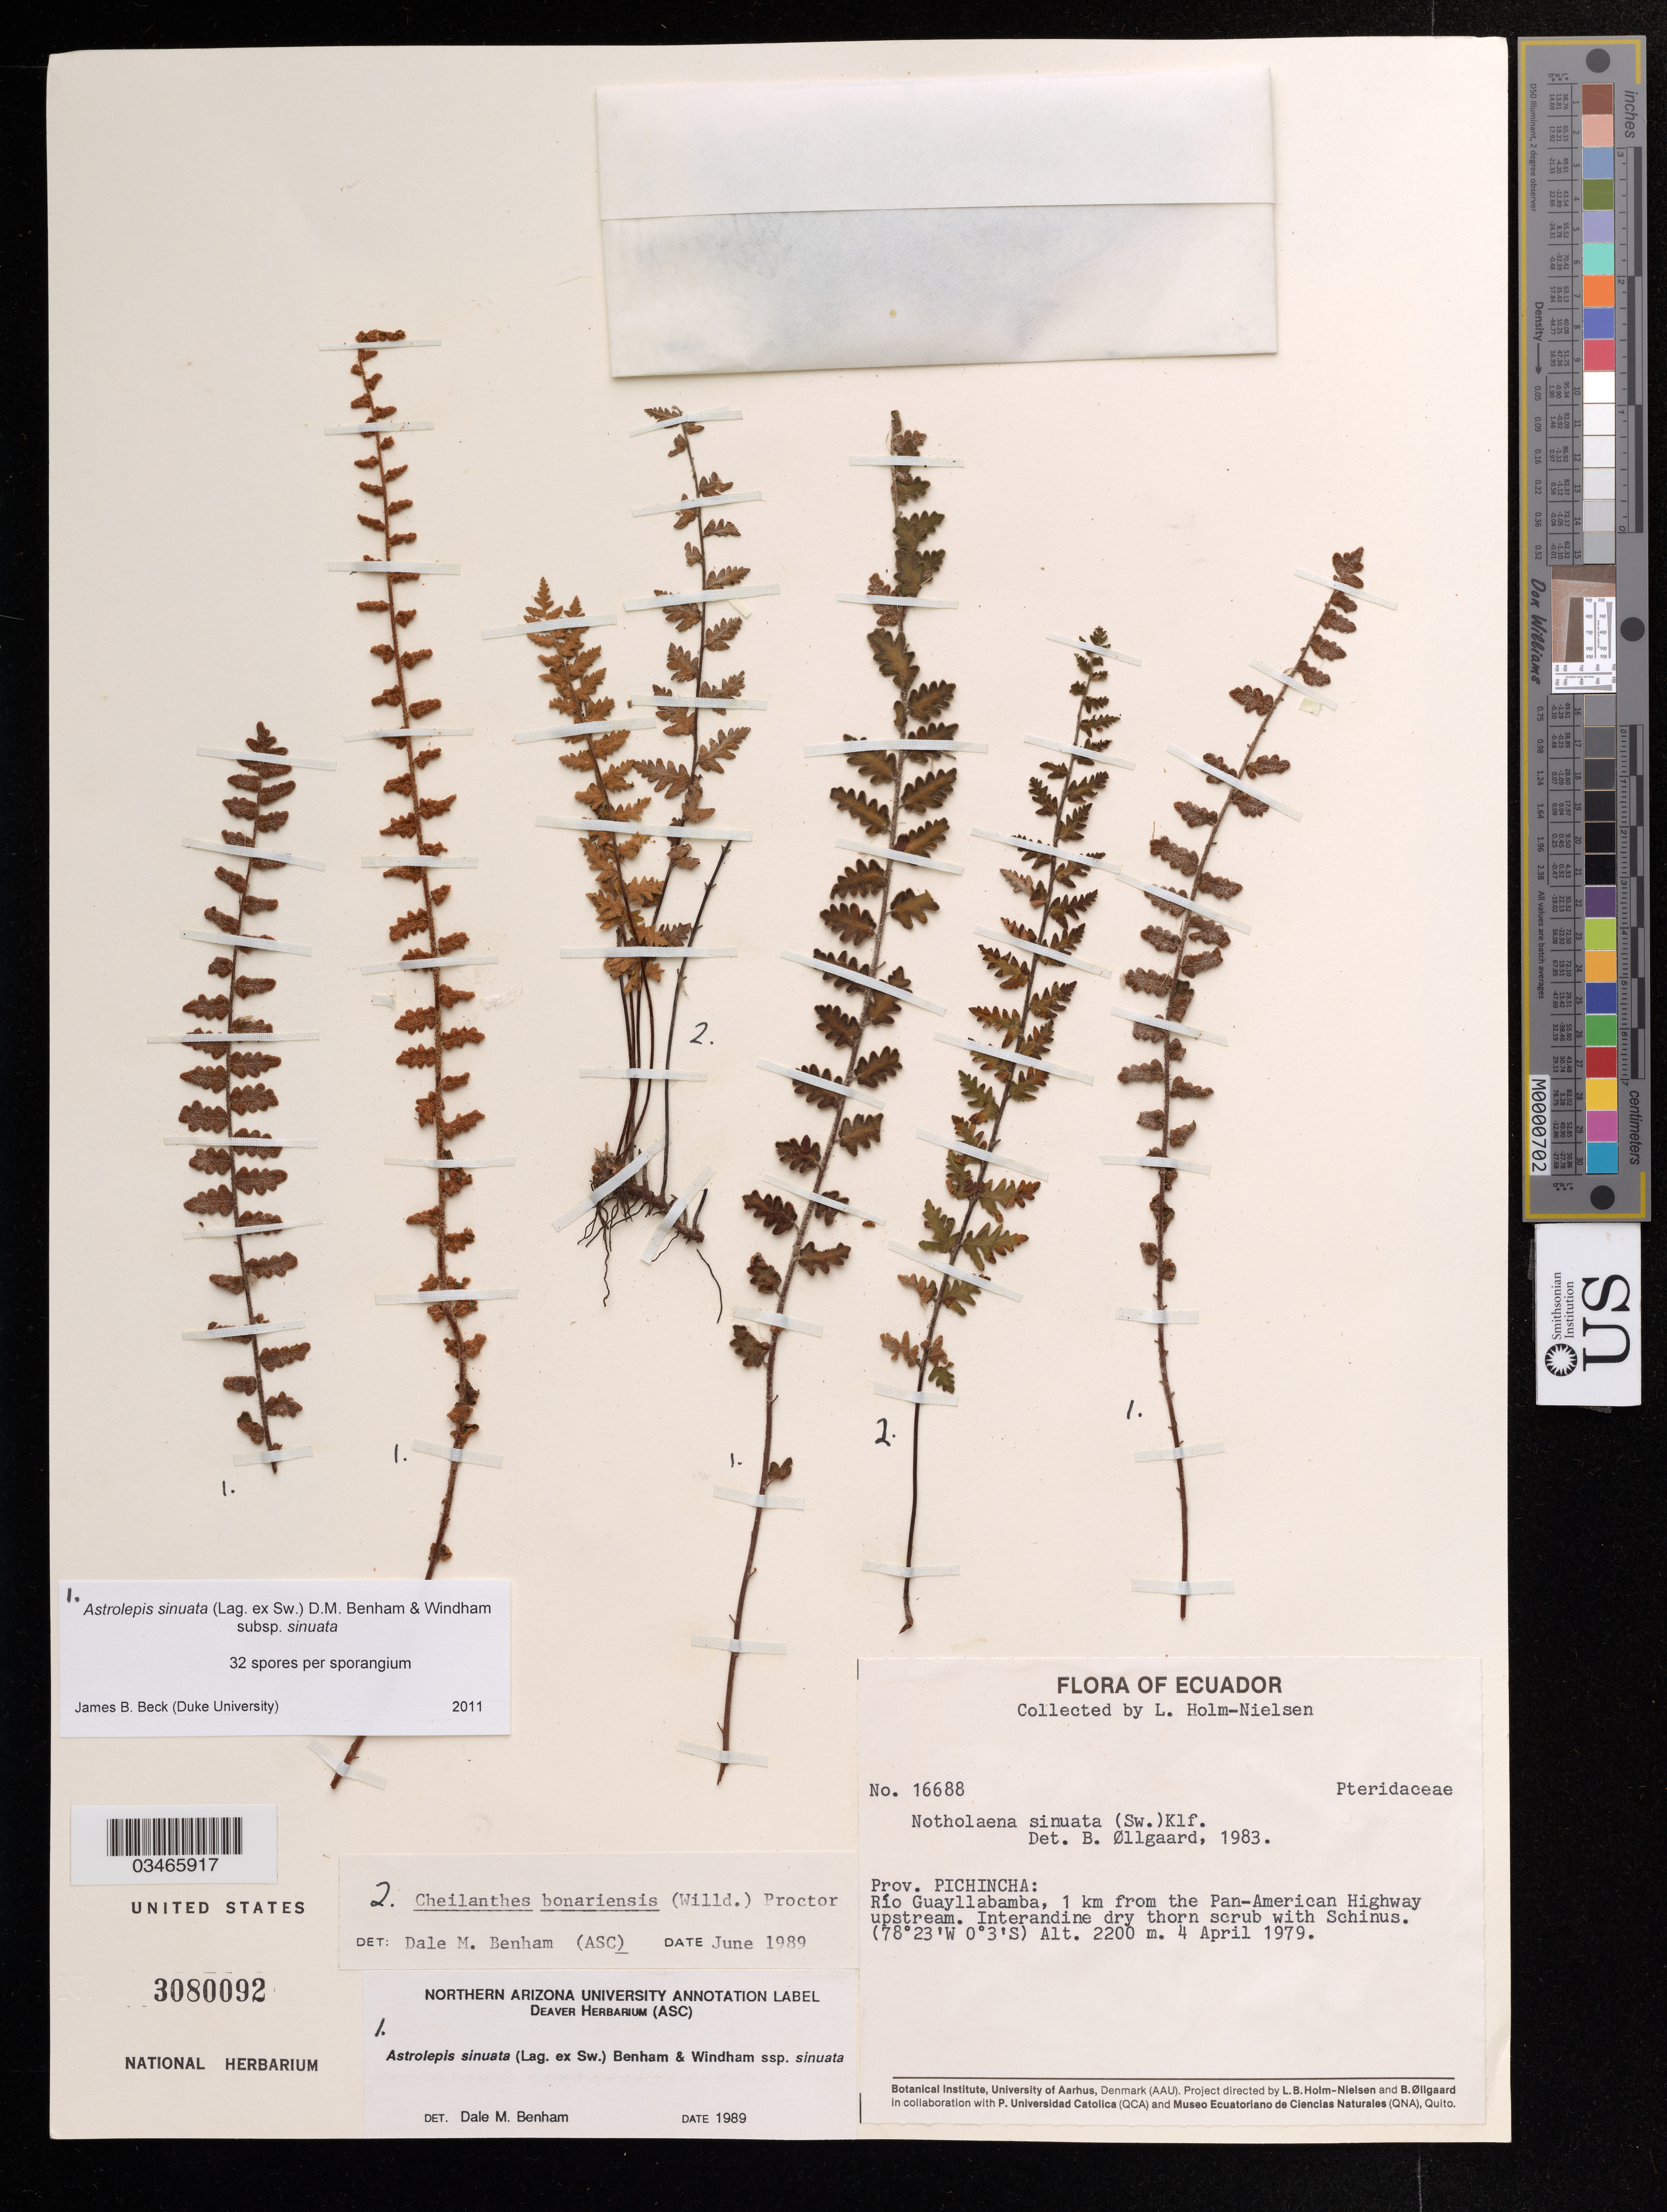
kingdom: Plantae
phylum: Tracheophyta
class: Polypodiopsida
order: Polypodiales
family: Pteridaceae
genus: Astrolepis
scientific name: Astrolepis sinuata subsp. sinuata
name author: (Lag. ex Sw.) D.M. Benham & Windham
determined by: Beck, James B., Duke University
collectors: L. B. Holm-Nielsen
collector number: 16688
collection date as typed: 04 Apr 1979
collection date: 1979-04-04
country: Ecuador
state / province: Pichincha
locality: Rio Guayllabamba, 1 km from the Pan American Hwy upstream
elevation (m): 2200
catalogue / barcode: US 3080092